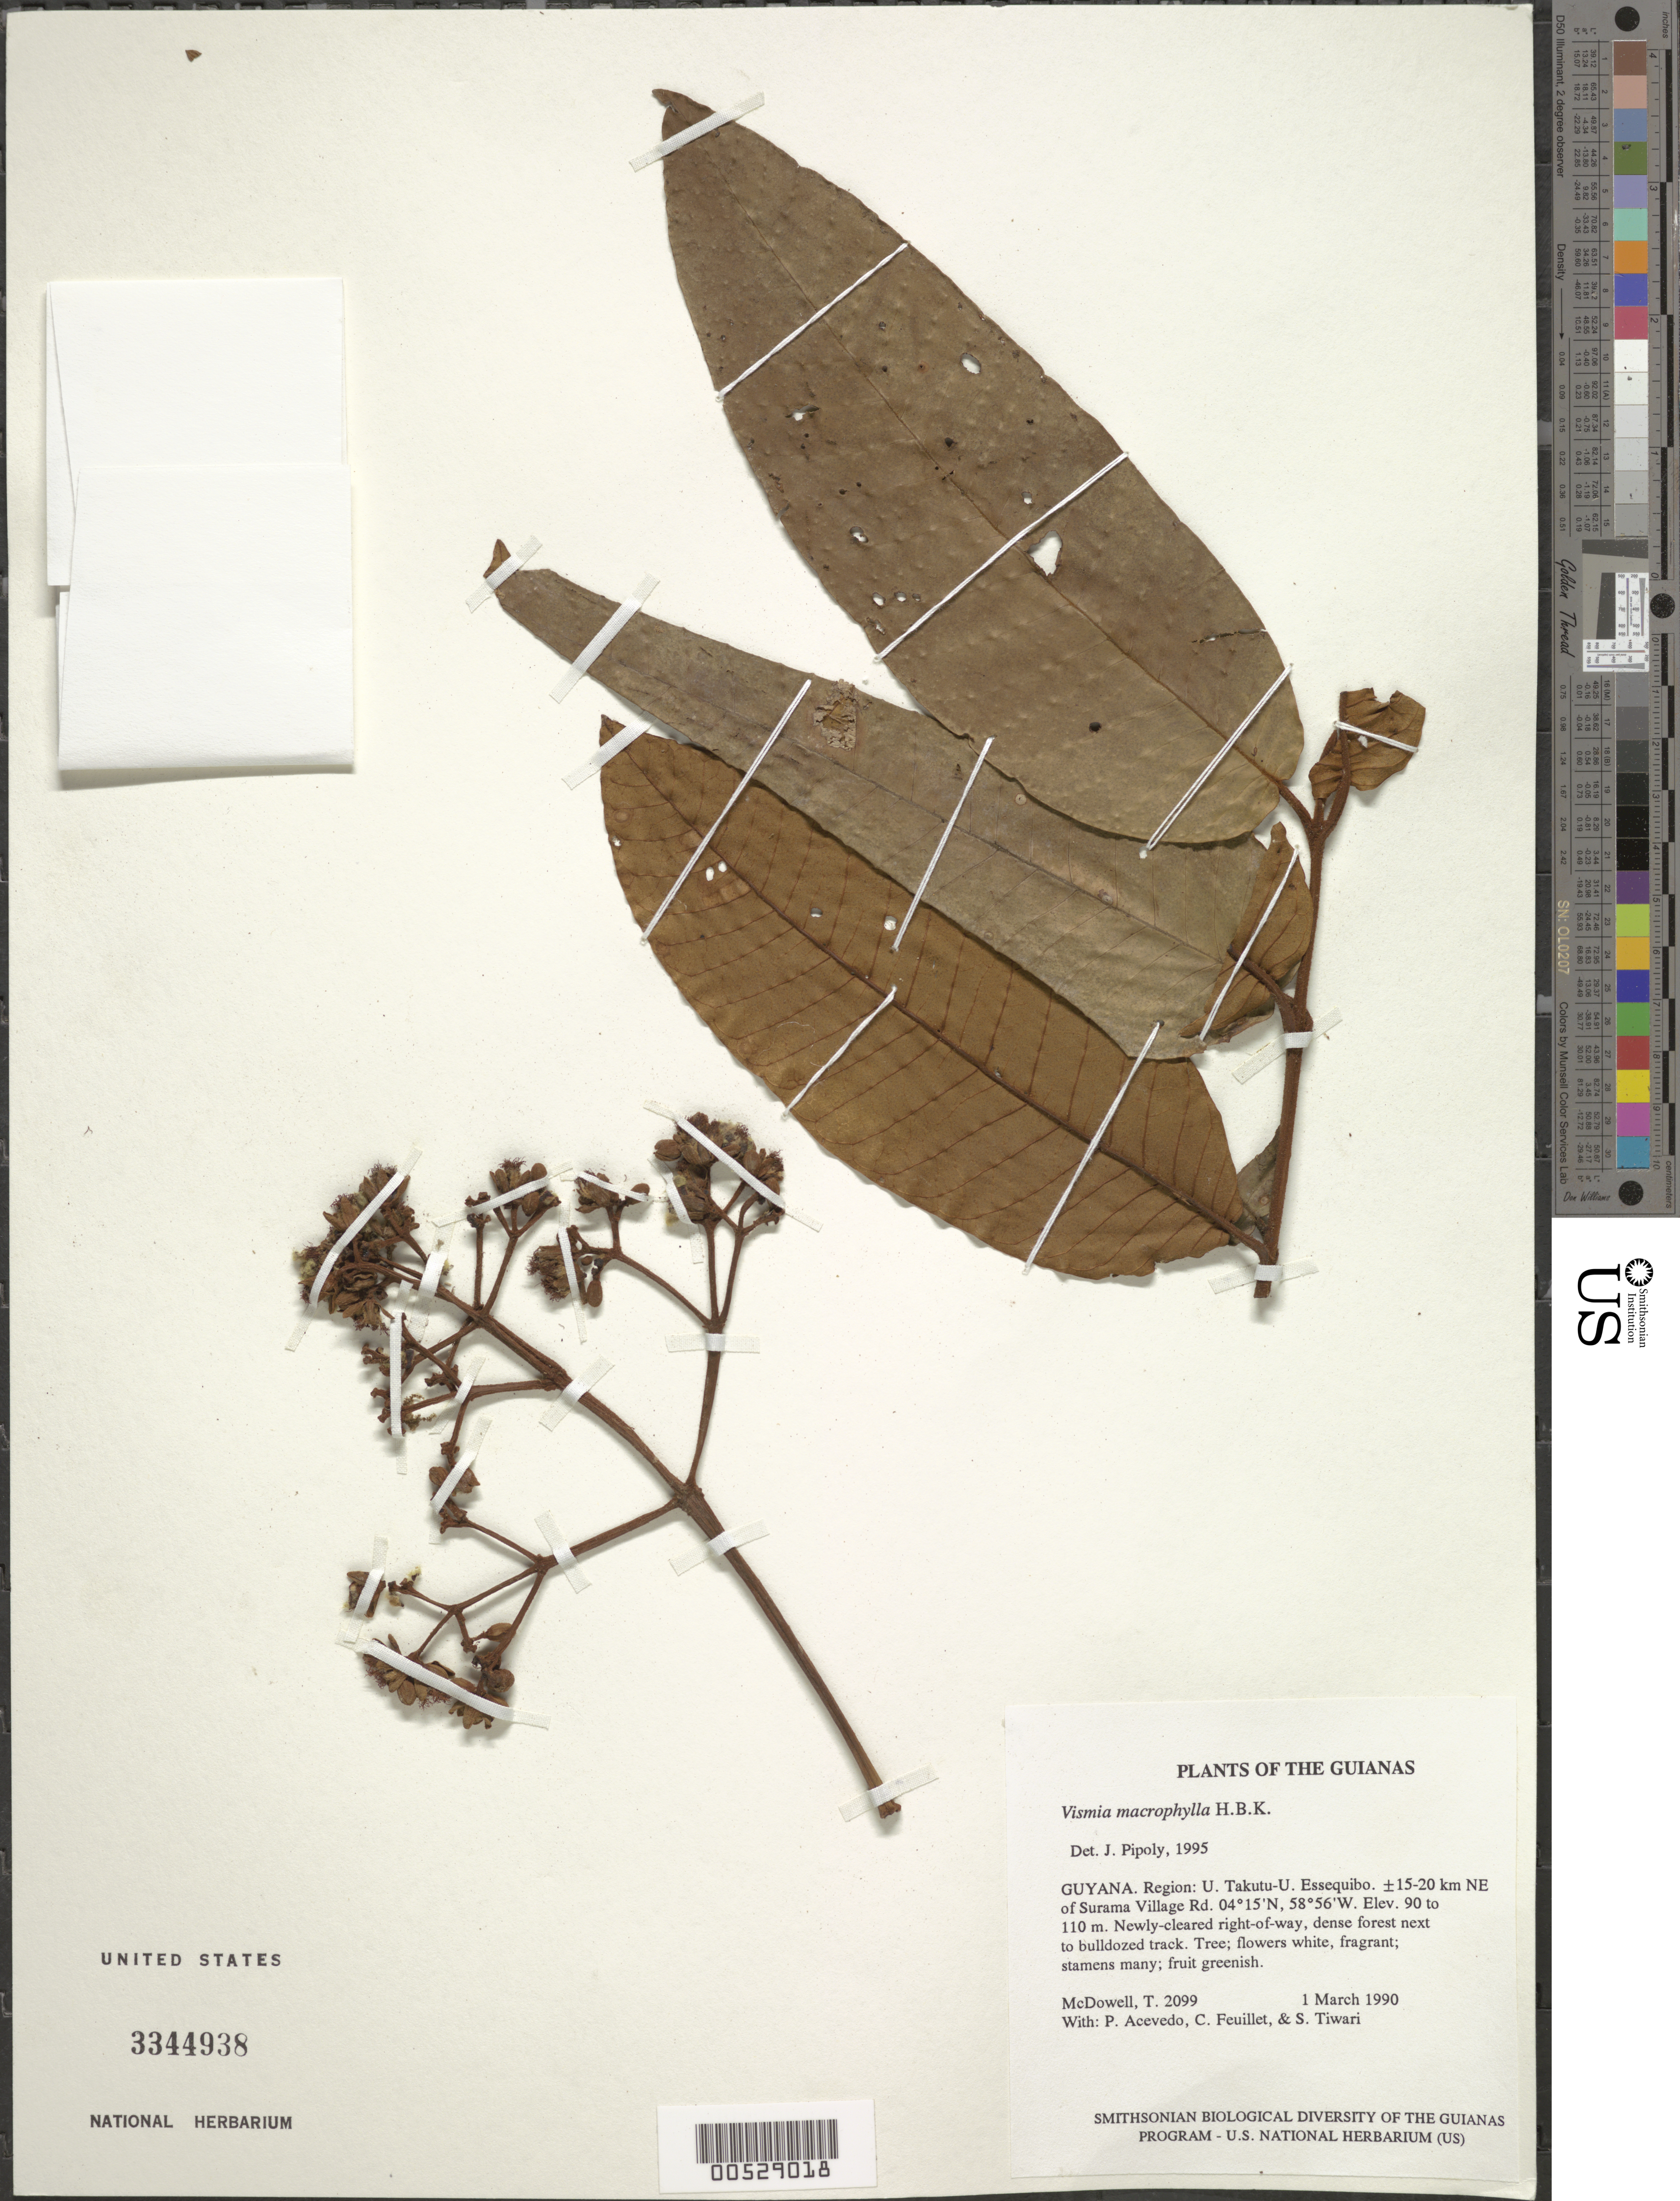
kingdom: Plantae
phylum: Tracheophyta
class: Magnoliopsida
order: Malpighiales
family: Hypericaceae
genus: Vismia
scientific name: Vismia macrophylla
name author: Kunth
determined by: Pipoly, J. J., III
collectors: T. McDowell, P. Acevedo-Rodr., C. Feuillet & S. Tiwari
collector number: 2099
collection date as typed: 1 March 1990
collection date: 1990-03-01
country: Guyana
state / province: Potaro-Siparuni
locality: ±15-20 km NE of Surama Village Rd. Iwokrama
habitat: Newly-cleared right-of-way, dense forest next to bulldozed track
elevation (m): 90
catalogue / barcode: US 3344938